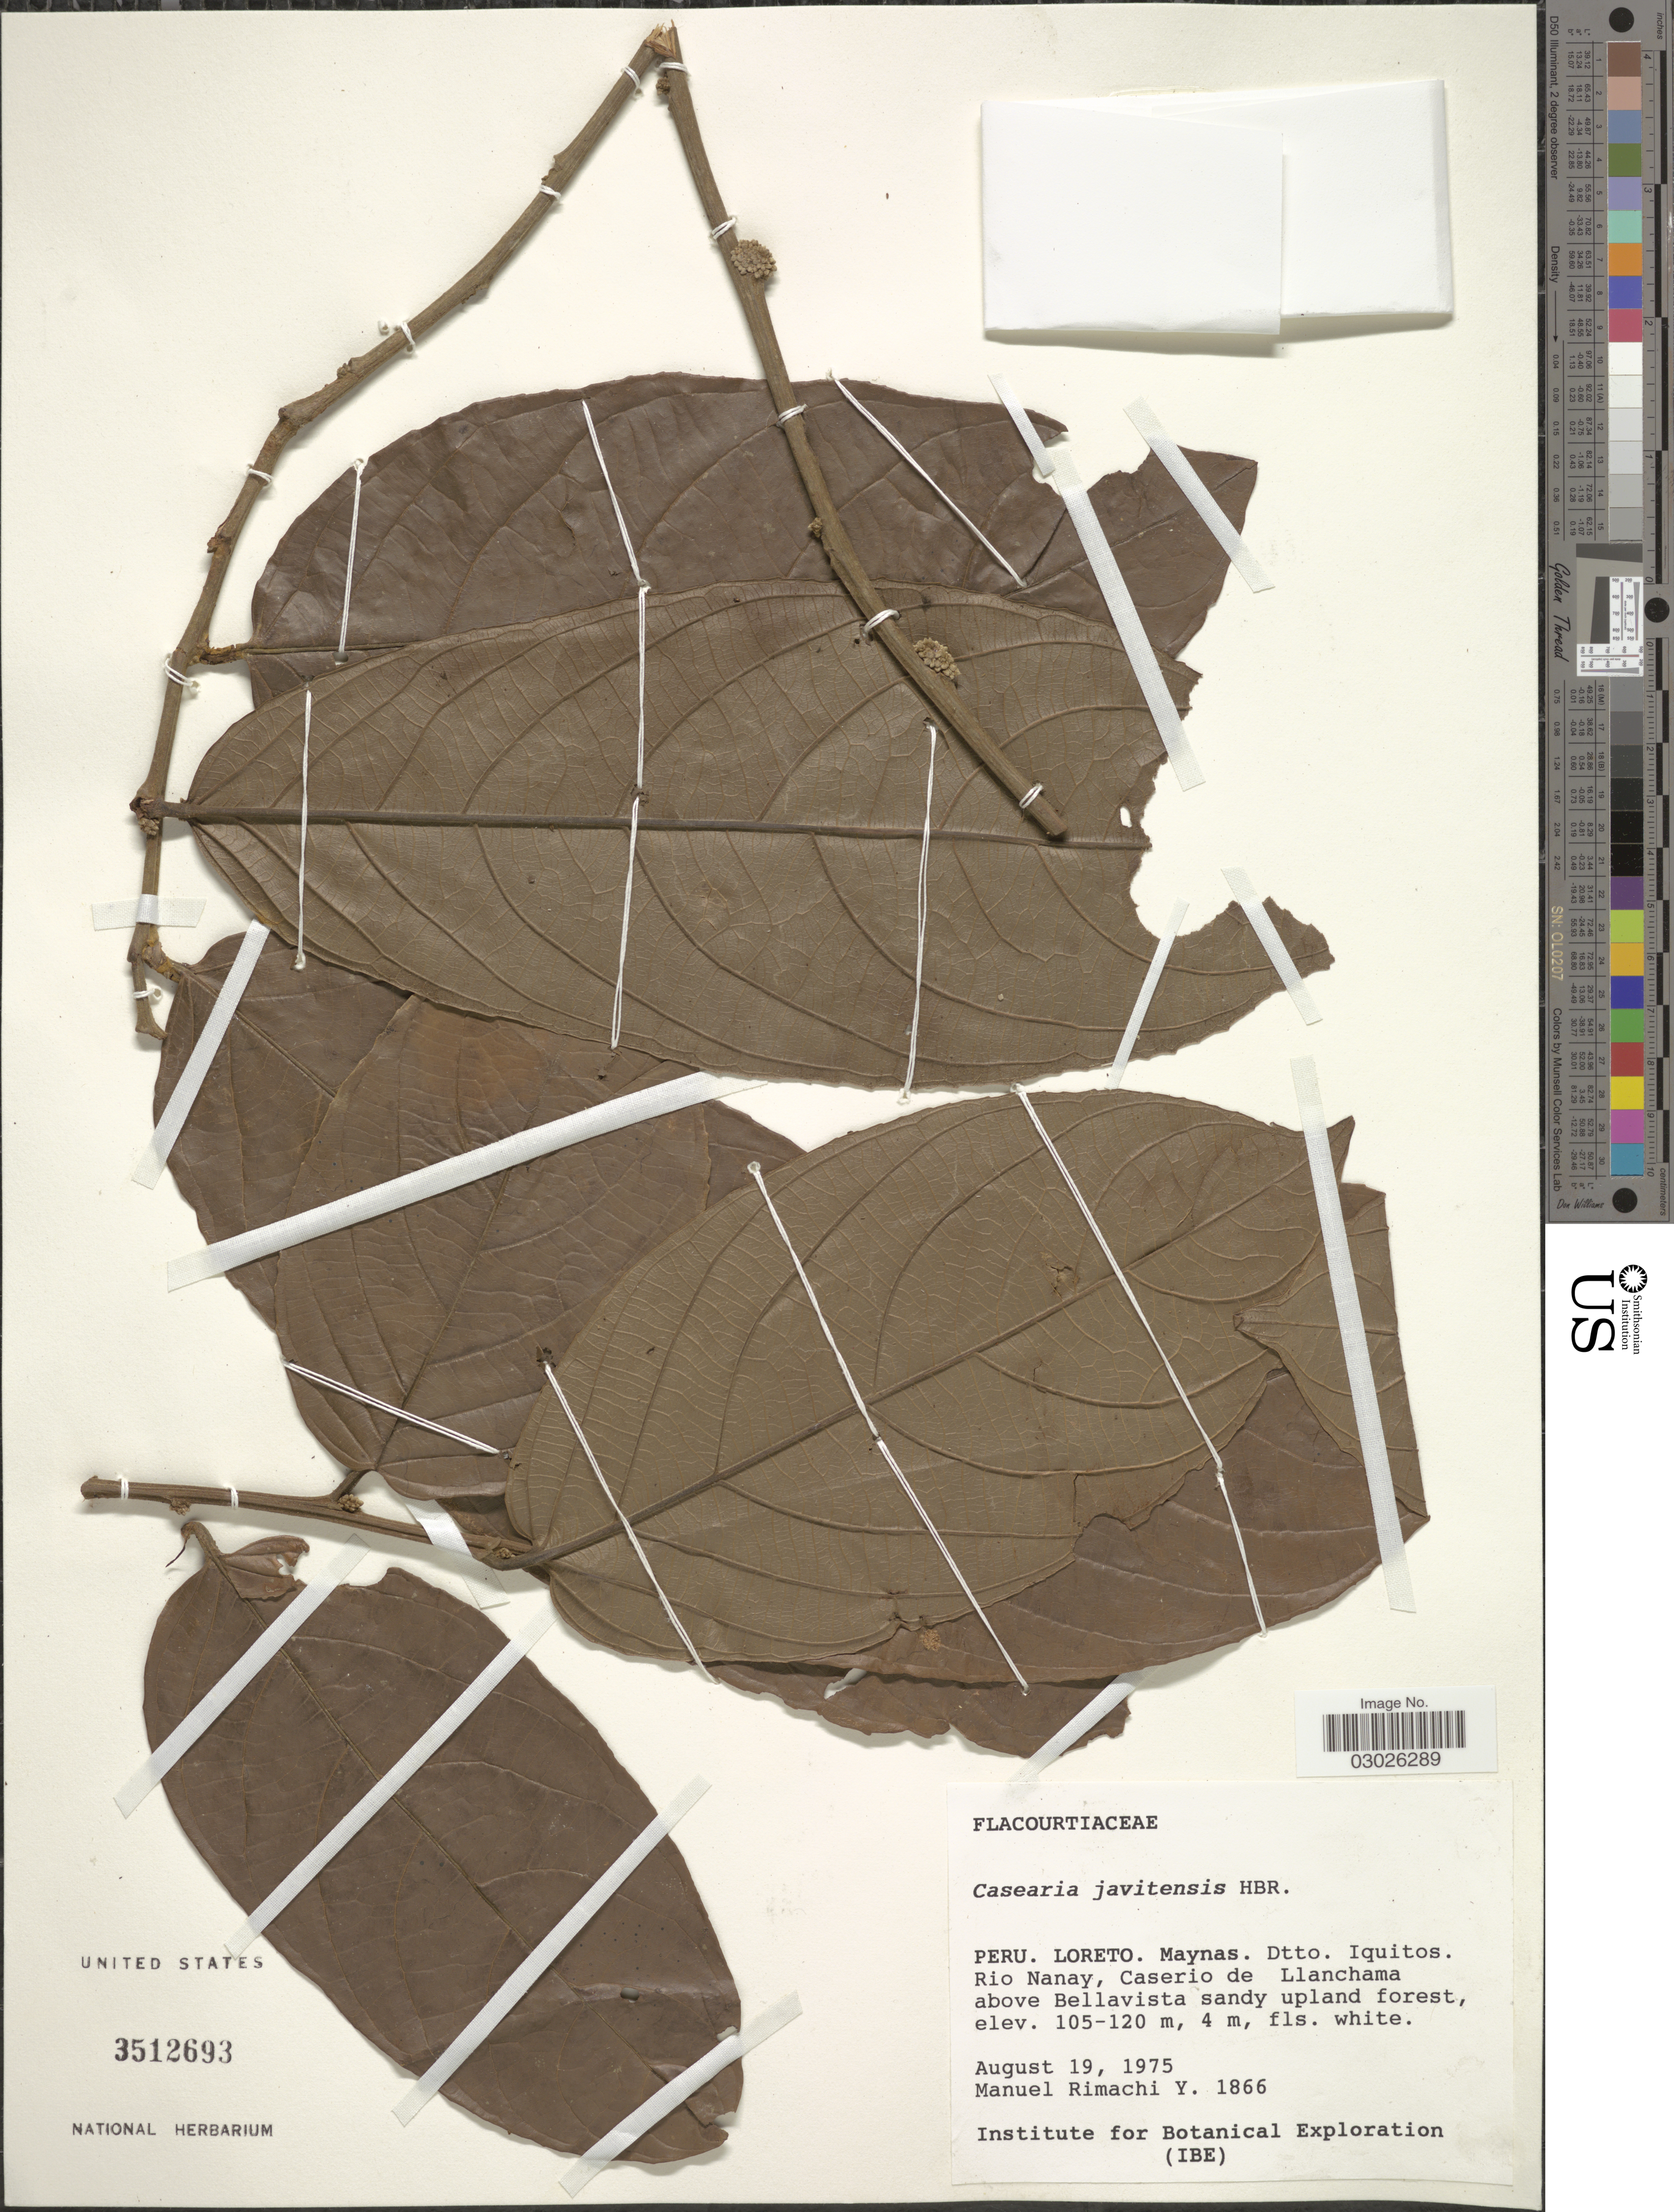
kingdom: Plantae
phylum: Tracheophyta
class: Magnoliopsida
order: Malpighiales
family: Salicaceae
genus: Piparea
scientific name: Piparea multiflora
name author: C.F. Gaertn.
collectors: M. Rimachi Y.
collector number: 1866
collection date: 1975-08-19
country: Peru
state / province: Loreto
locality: Peru. Loreto. Maynas. Dtto. Iquitos. Rio Nanay, Caserio de Llanchama above Bellavista sandy upland forest.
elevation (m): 105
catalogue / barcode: US 3512693